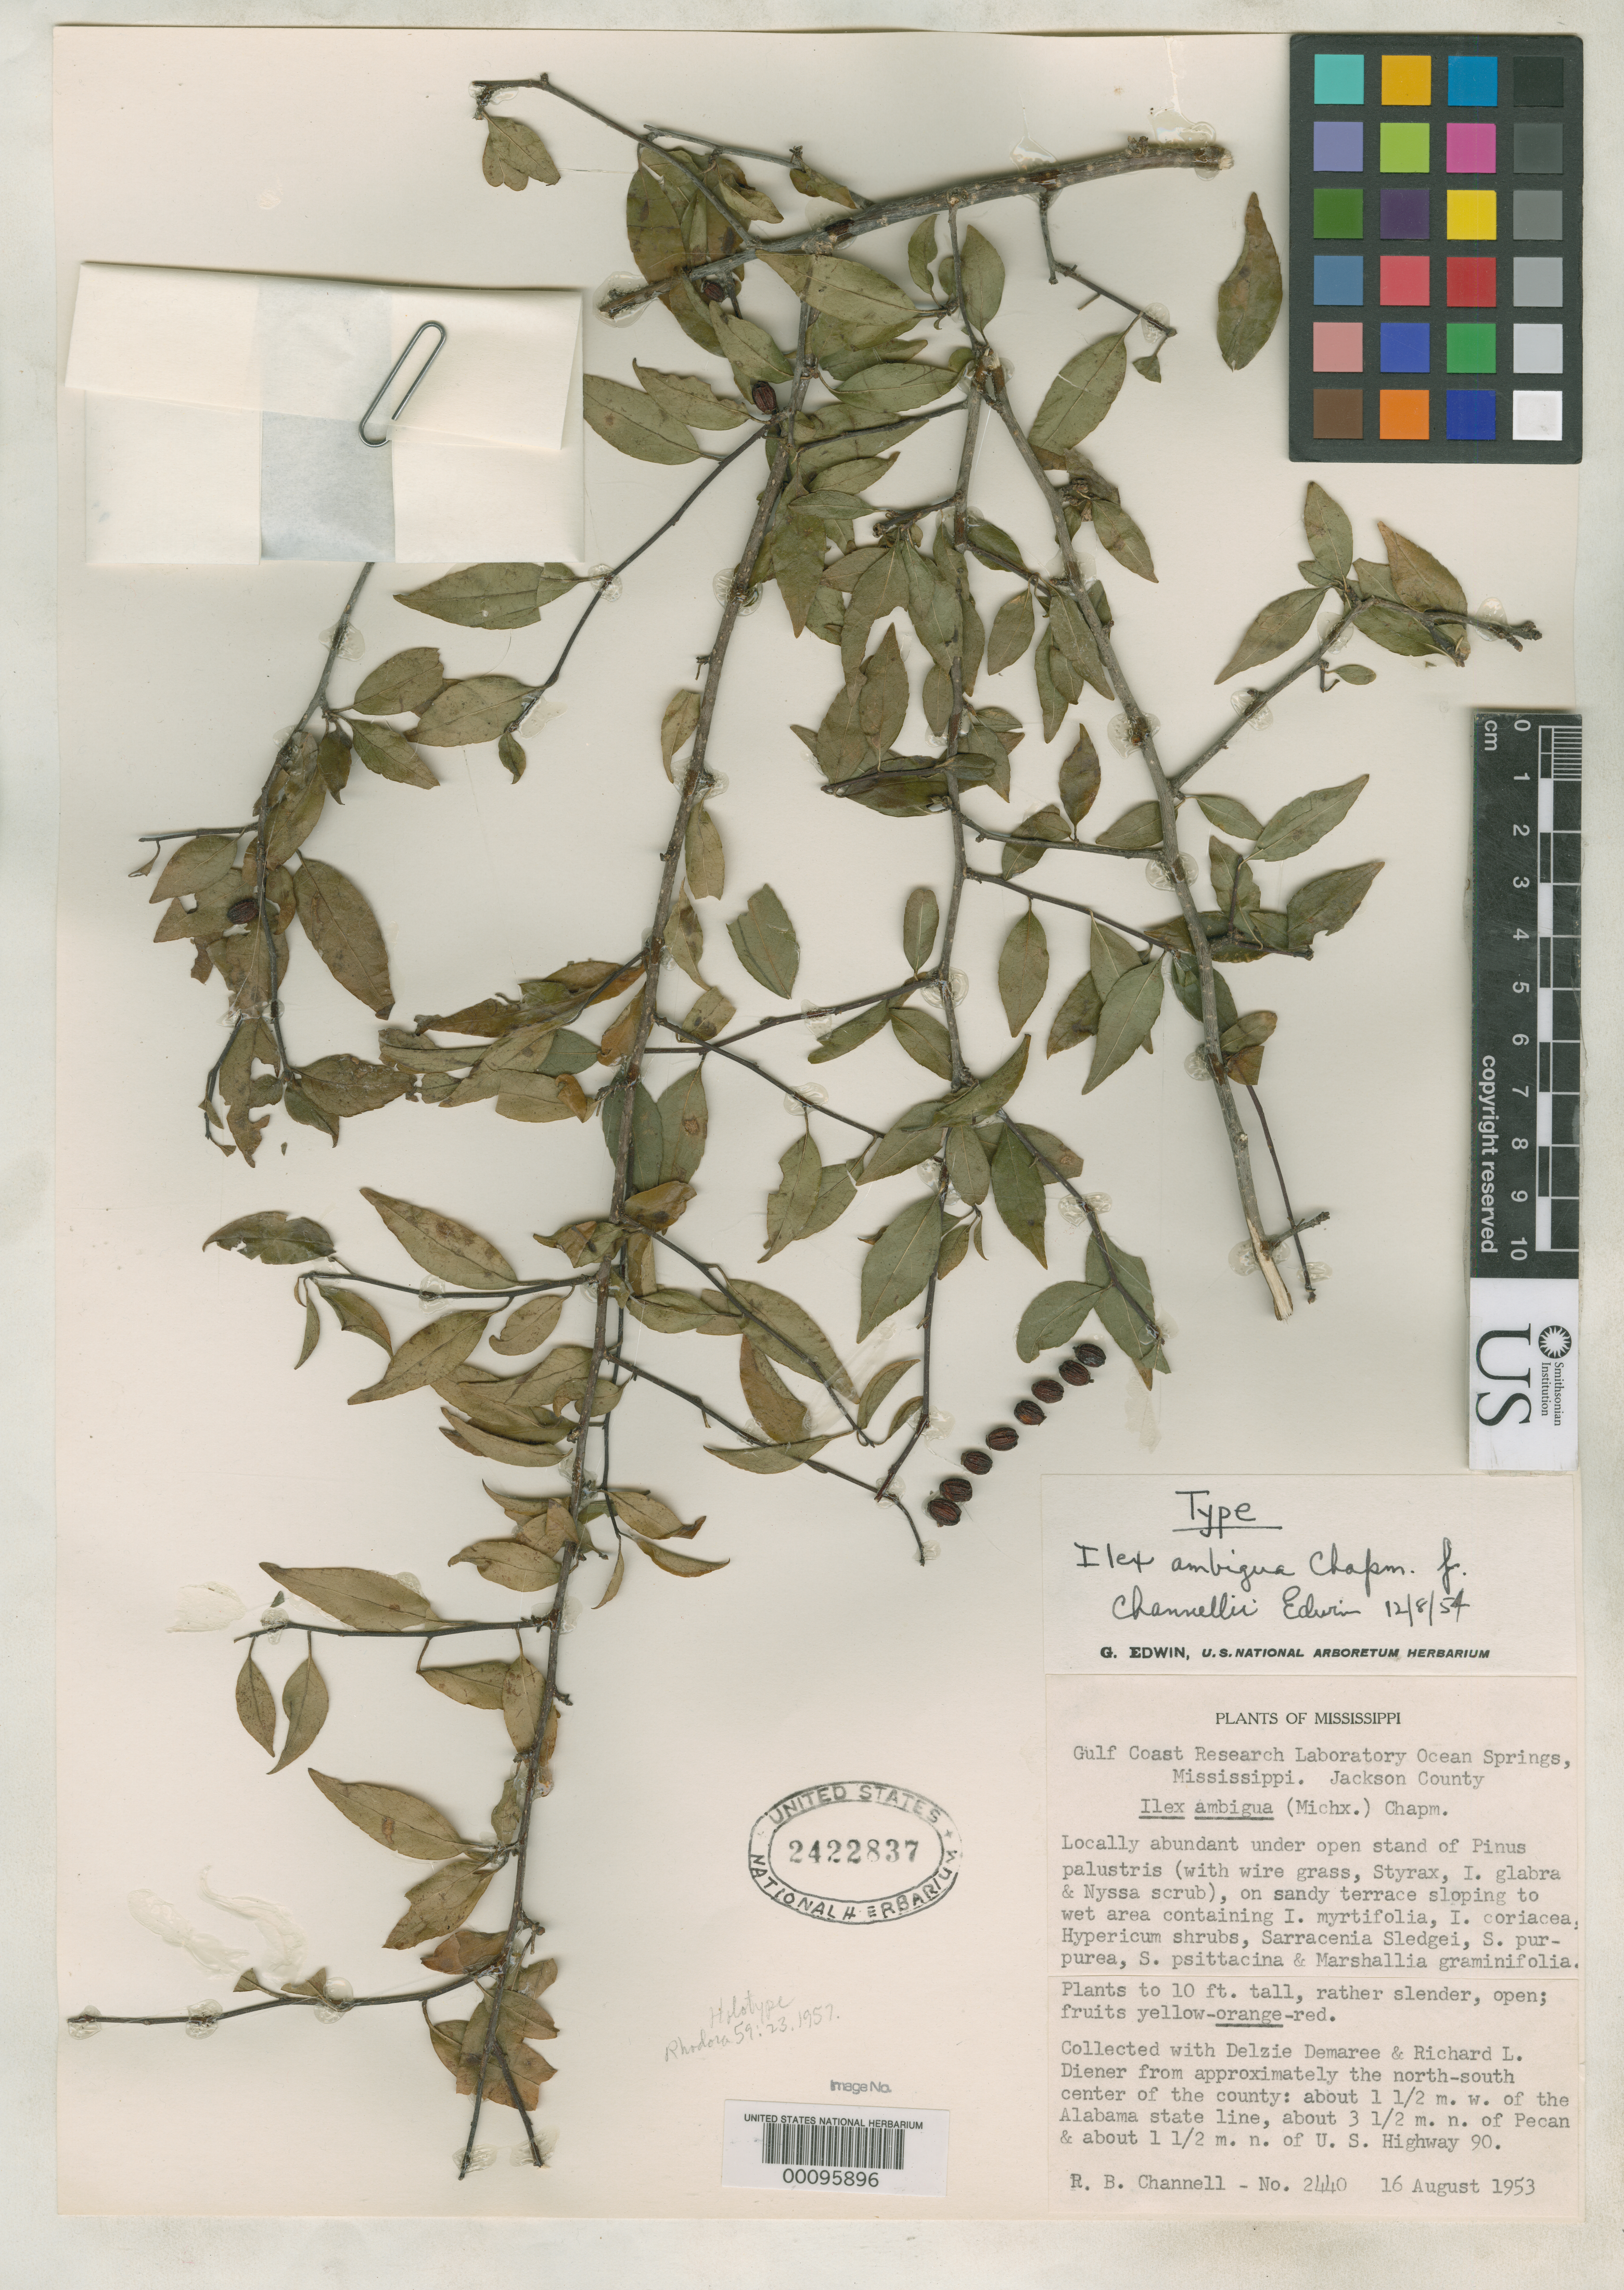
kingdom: Plantae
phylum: Tracheophyta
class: Magnoliopsida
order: Aquifoliales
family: Aquifoliaceae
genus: Ilex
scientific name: Ilex ambigua f. channellii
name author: Edwin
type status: Holotype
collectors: R. B. Channell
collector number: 2440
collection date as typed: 16 Aug 1953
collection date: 1953-08-16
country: United States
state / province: Mississippi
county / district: Jackson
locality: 3.5 miles N of Pecan.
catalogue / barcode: US 2422837